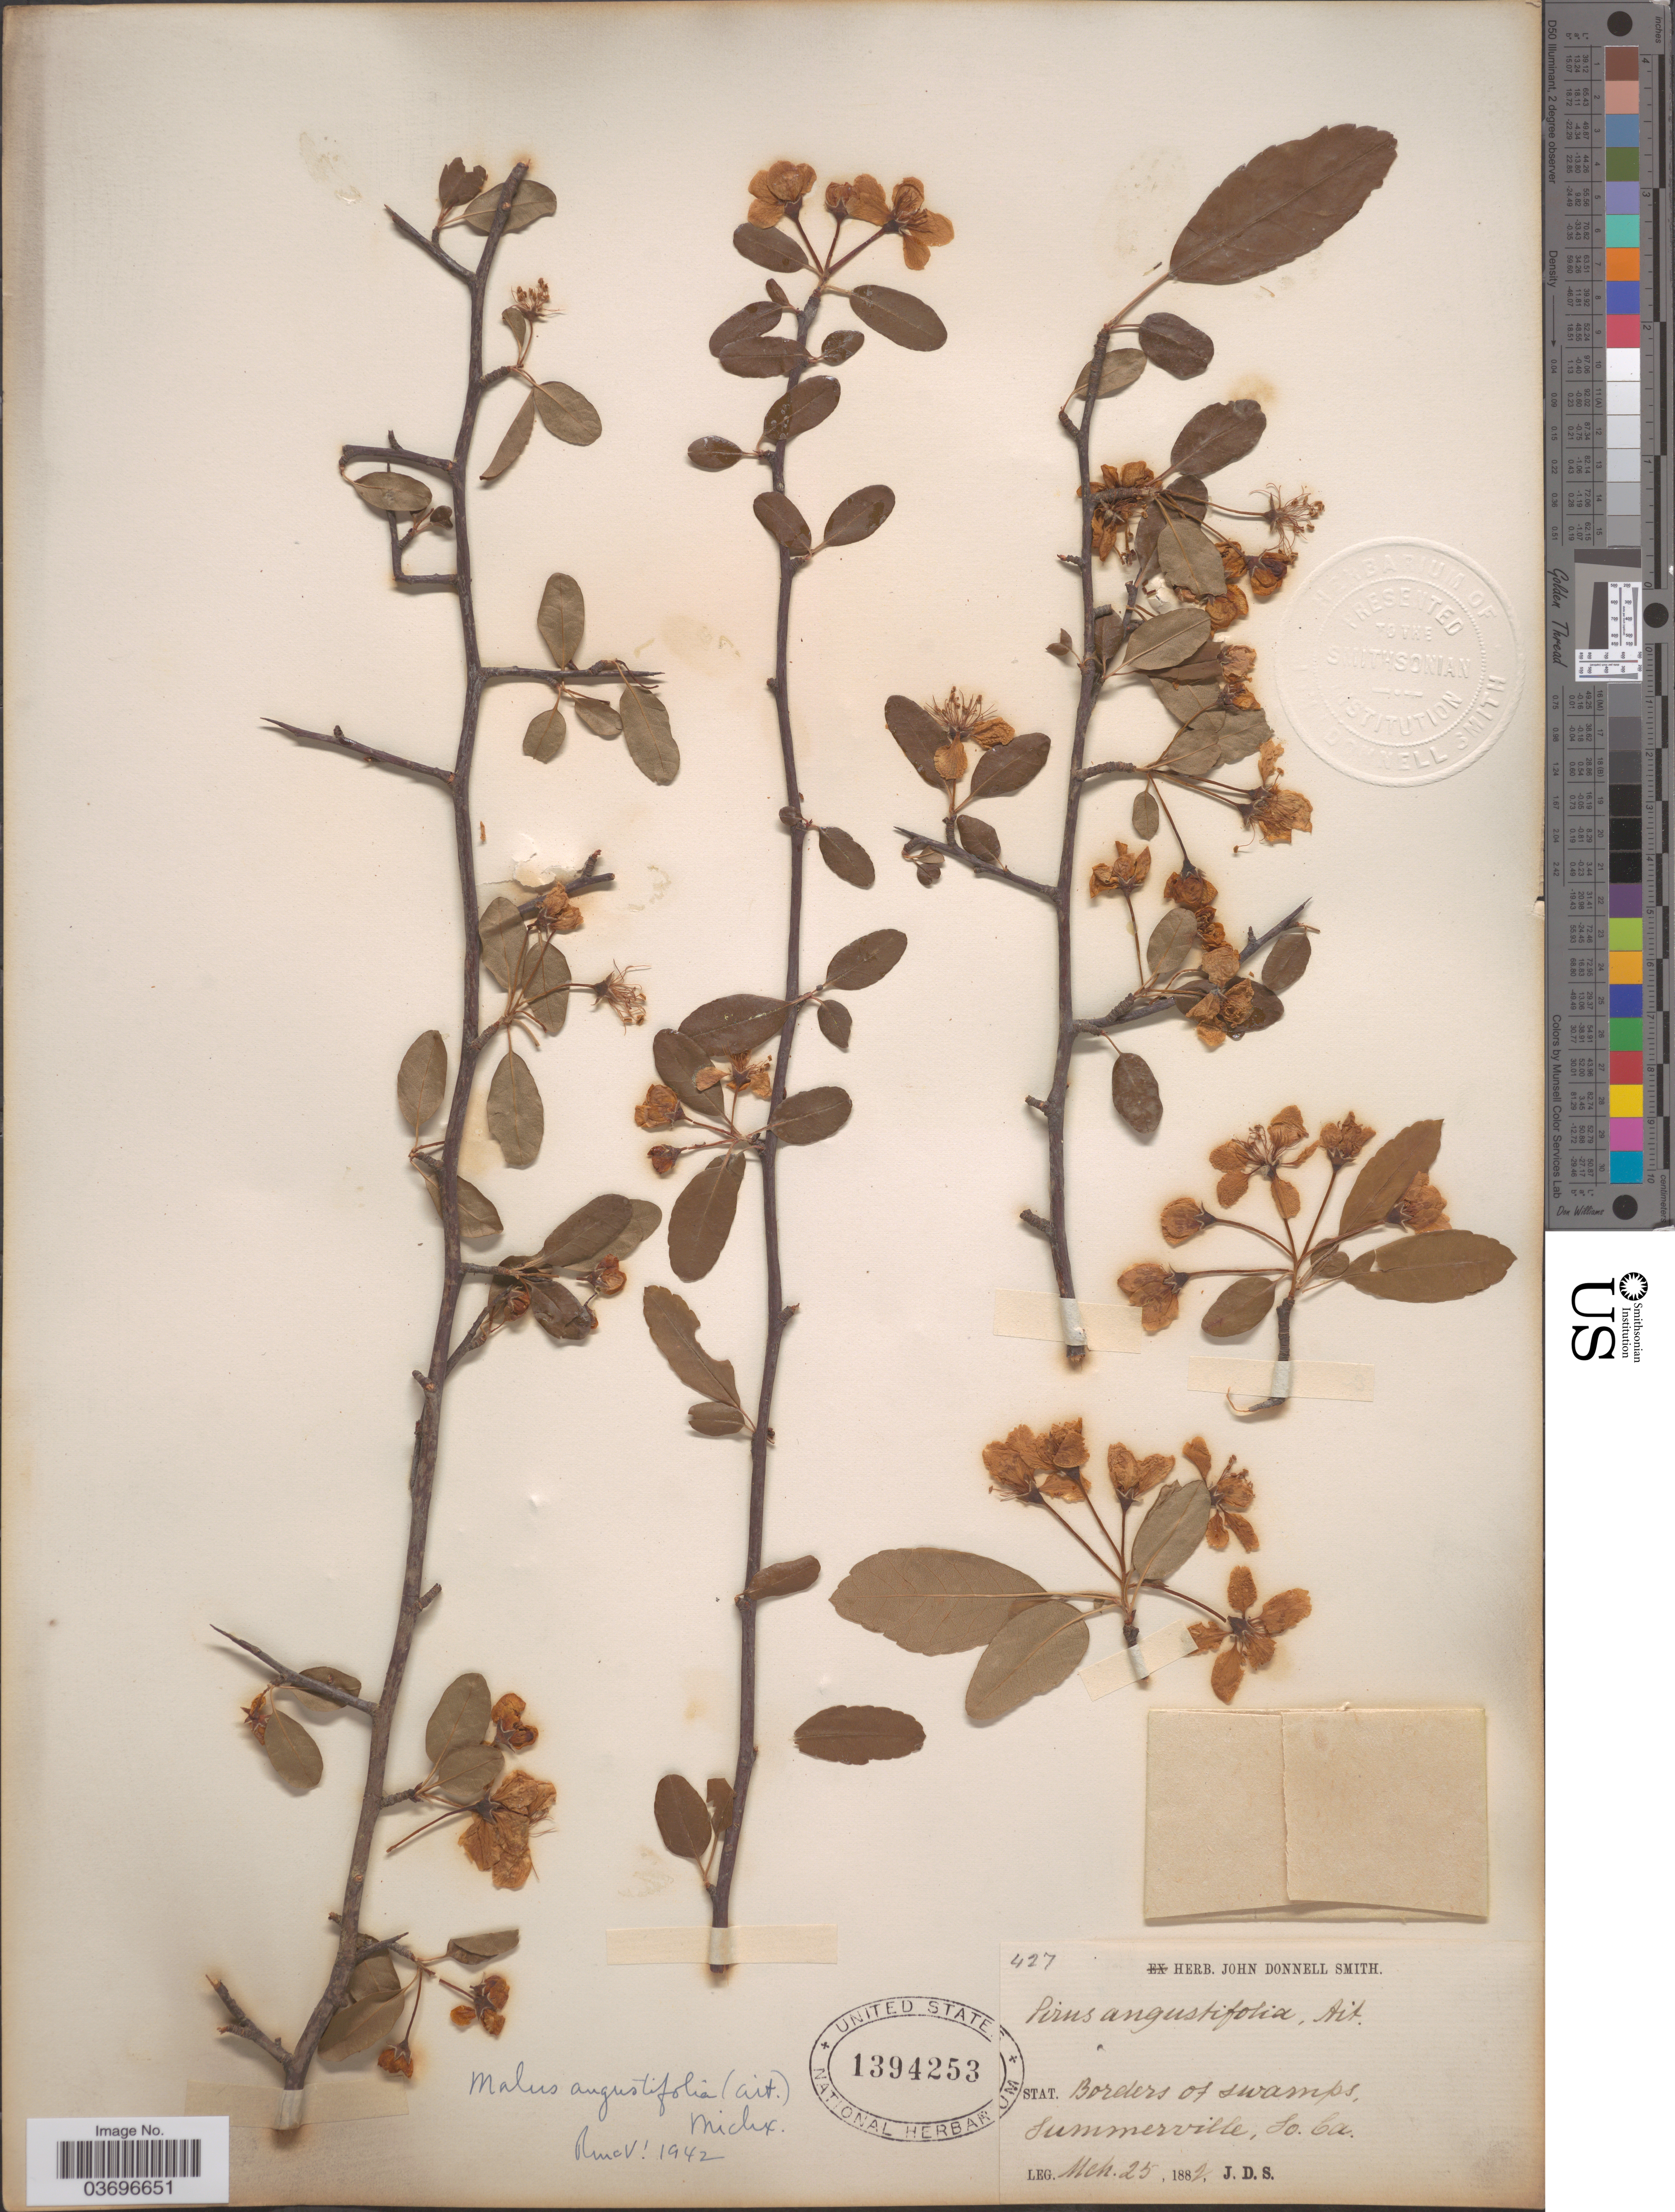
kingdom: Plantae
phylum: Tracheophyta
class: Magnoliopsida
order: Rosales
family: Rosaceae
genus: Malus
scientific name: Malus angustifolia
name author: (Aiton) Michx.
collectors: J. Donnell Smith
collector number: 427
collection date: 1882-03-25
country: United States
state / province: South Carolina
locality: Borders of swamps, Summerville.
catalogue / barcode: US 1394253